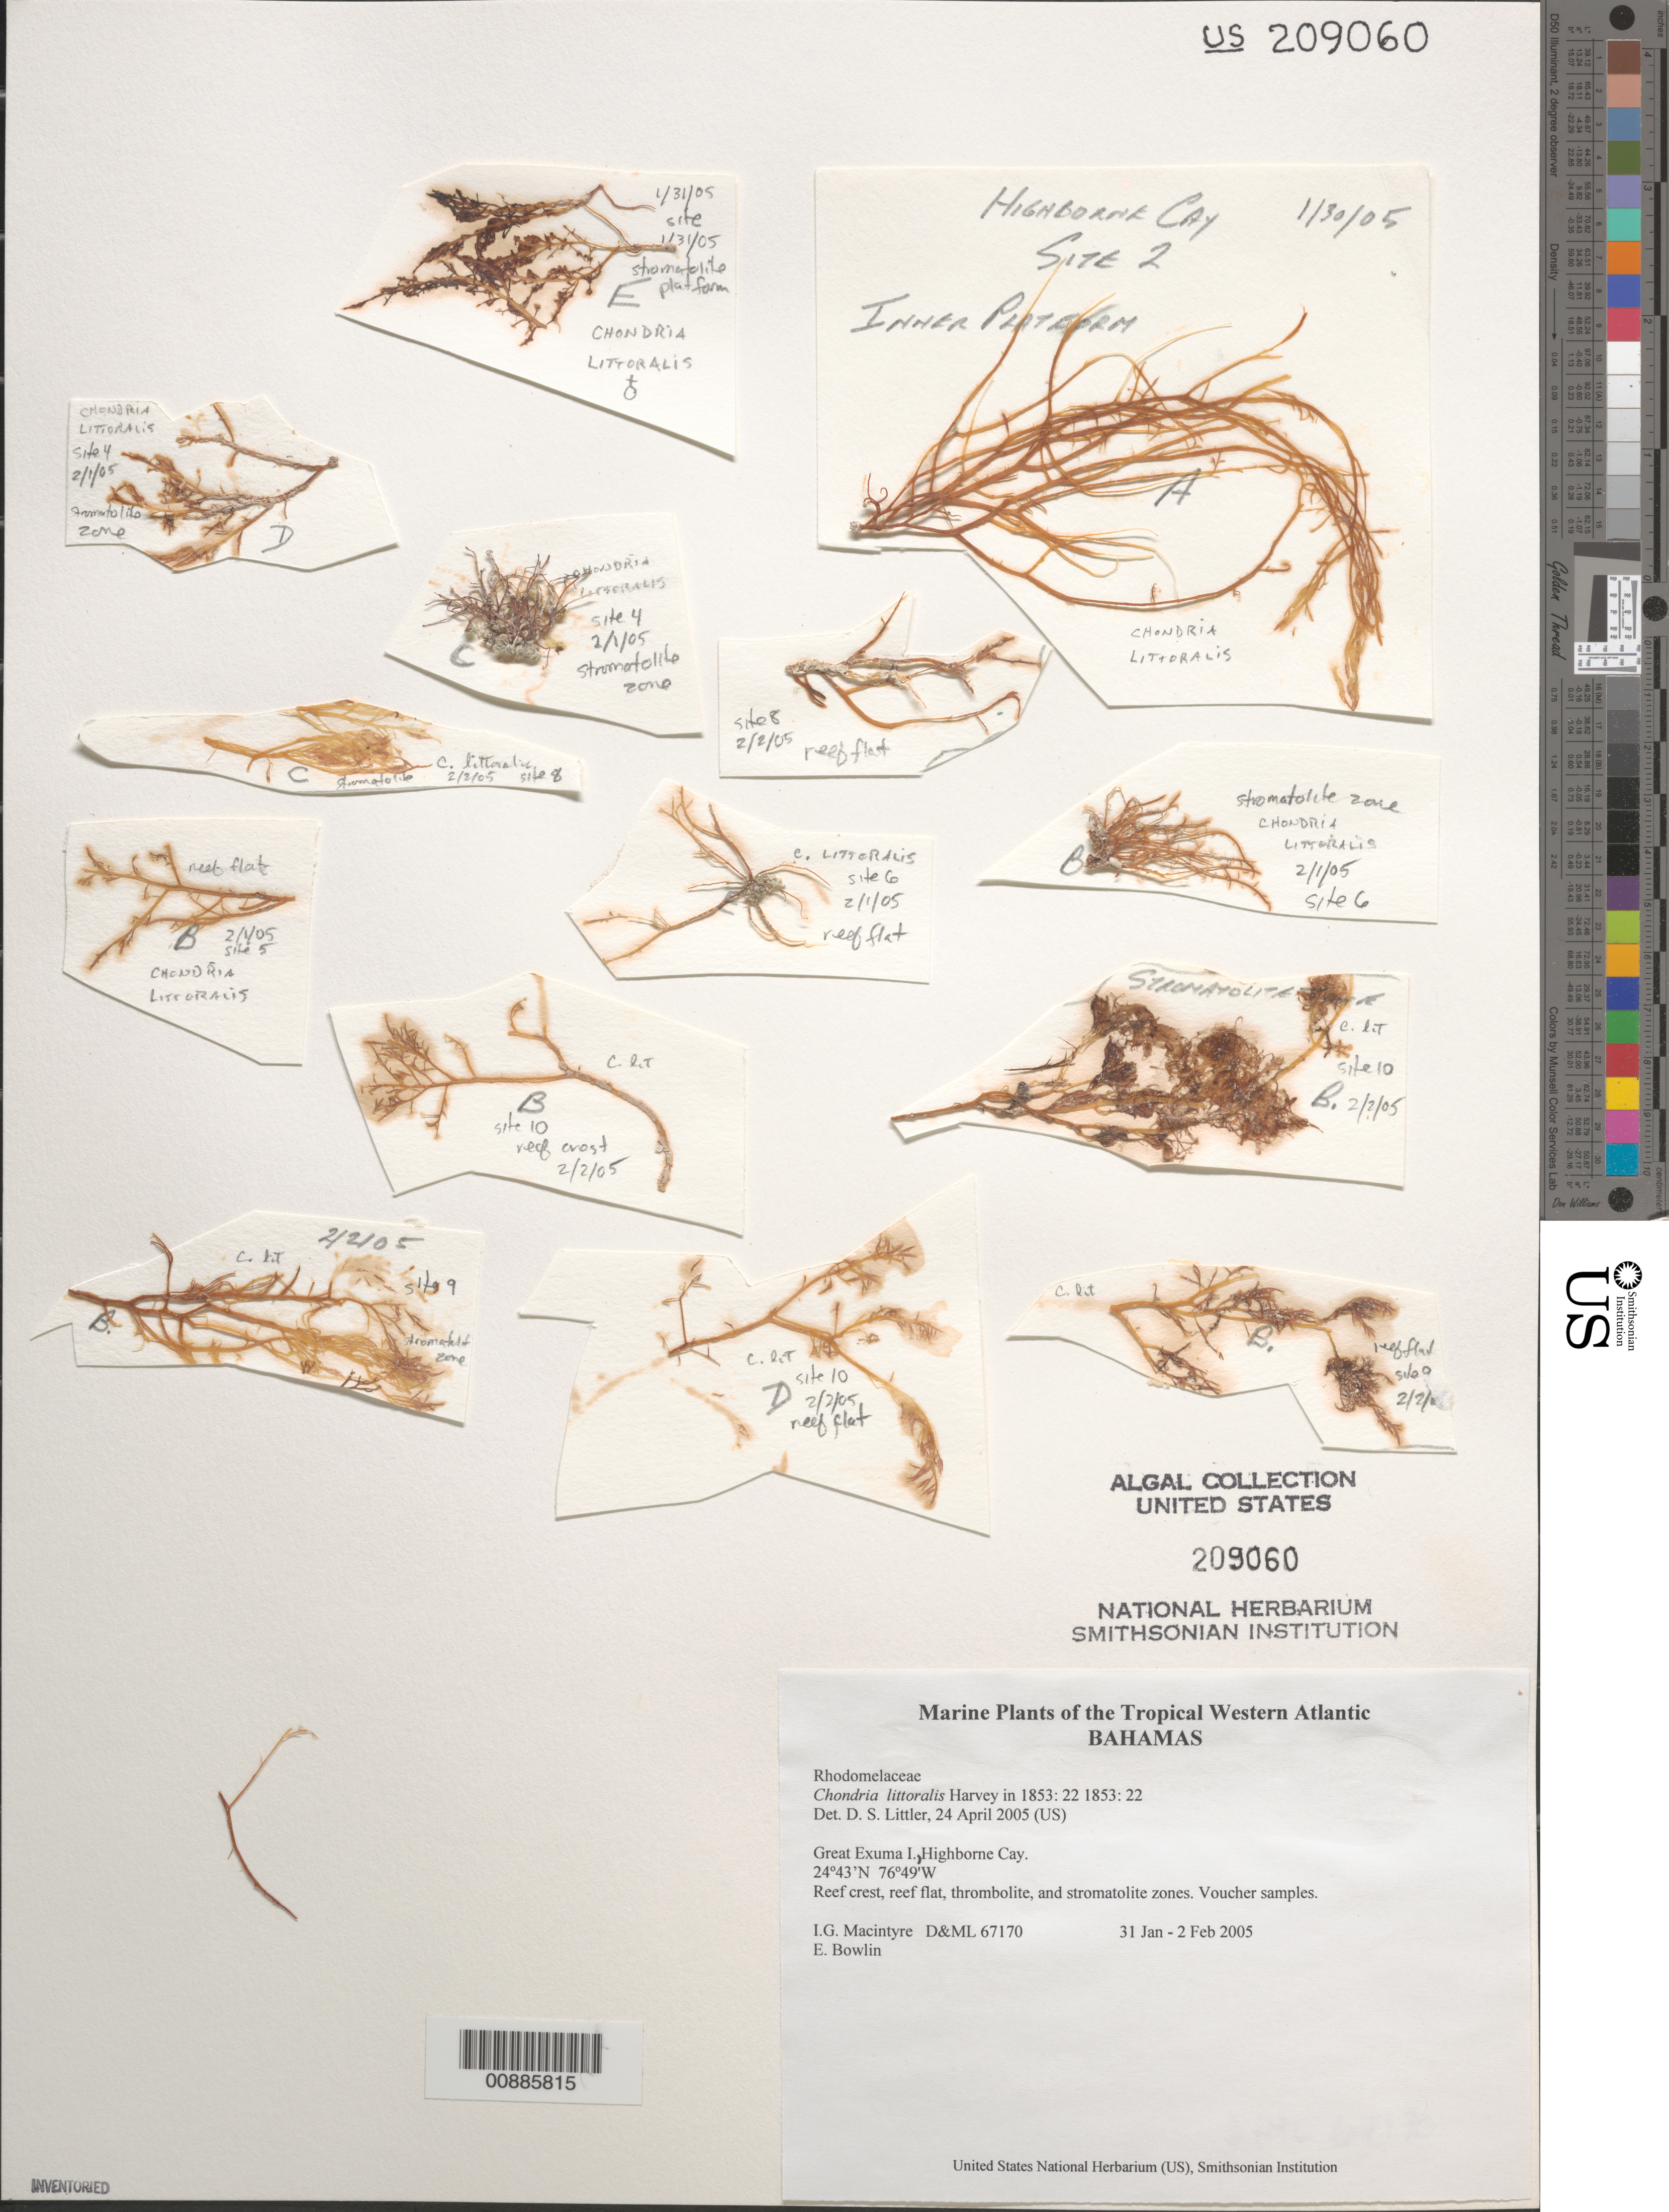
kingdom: Plantae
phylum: Rhodophyta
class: Florideophyceae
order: Ceramiales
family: Rhodomelaceae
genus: Chondria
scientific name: Chondria littoralis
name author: Harv.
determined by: Littler, D. S.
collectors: I. Macintyre & E. Bowlin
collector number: D&ML 67170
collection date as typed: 31 Jan 2005 to 02 Feb 2005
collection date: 2005-01-31/2005-02-02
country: Bahamas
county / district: Exuma District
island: Great Exuma Island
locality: Highborne Cay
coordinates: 24 43' N, 76 49' W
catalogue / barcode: US 209060